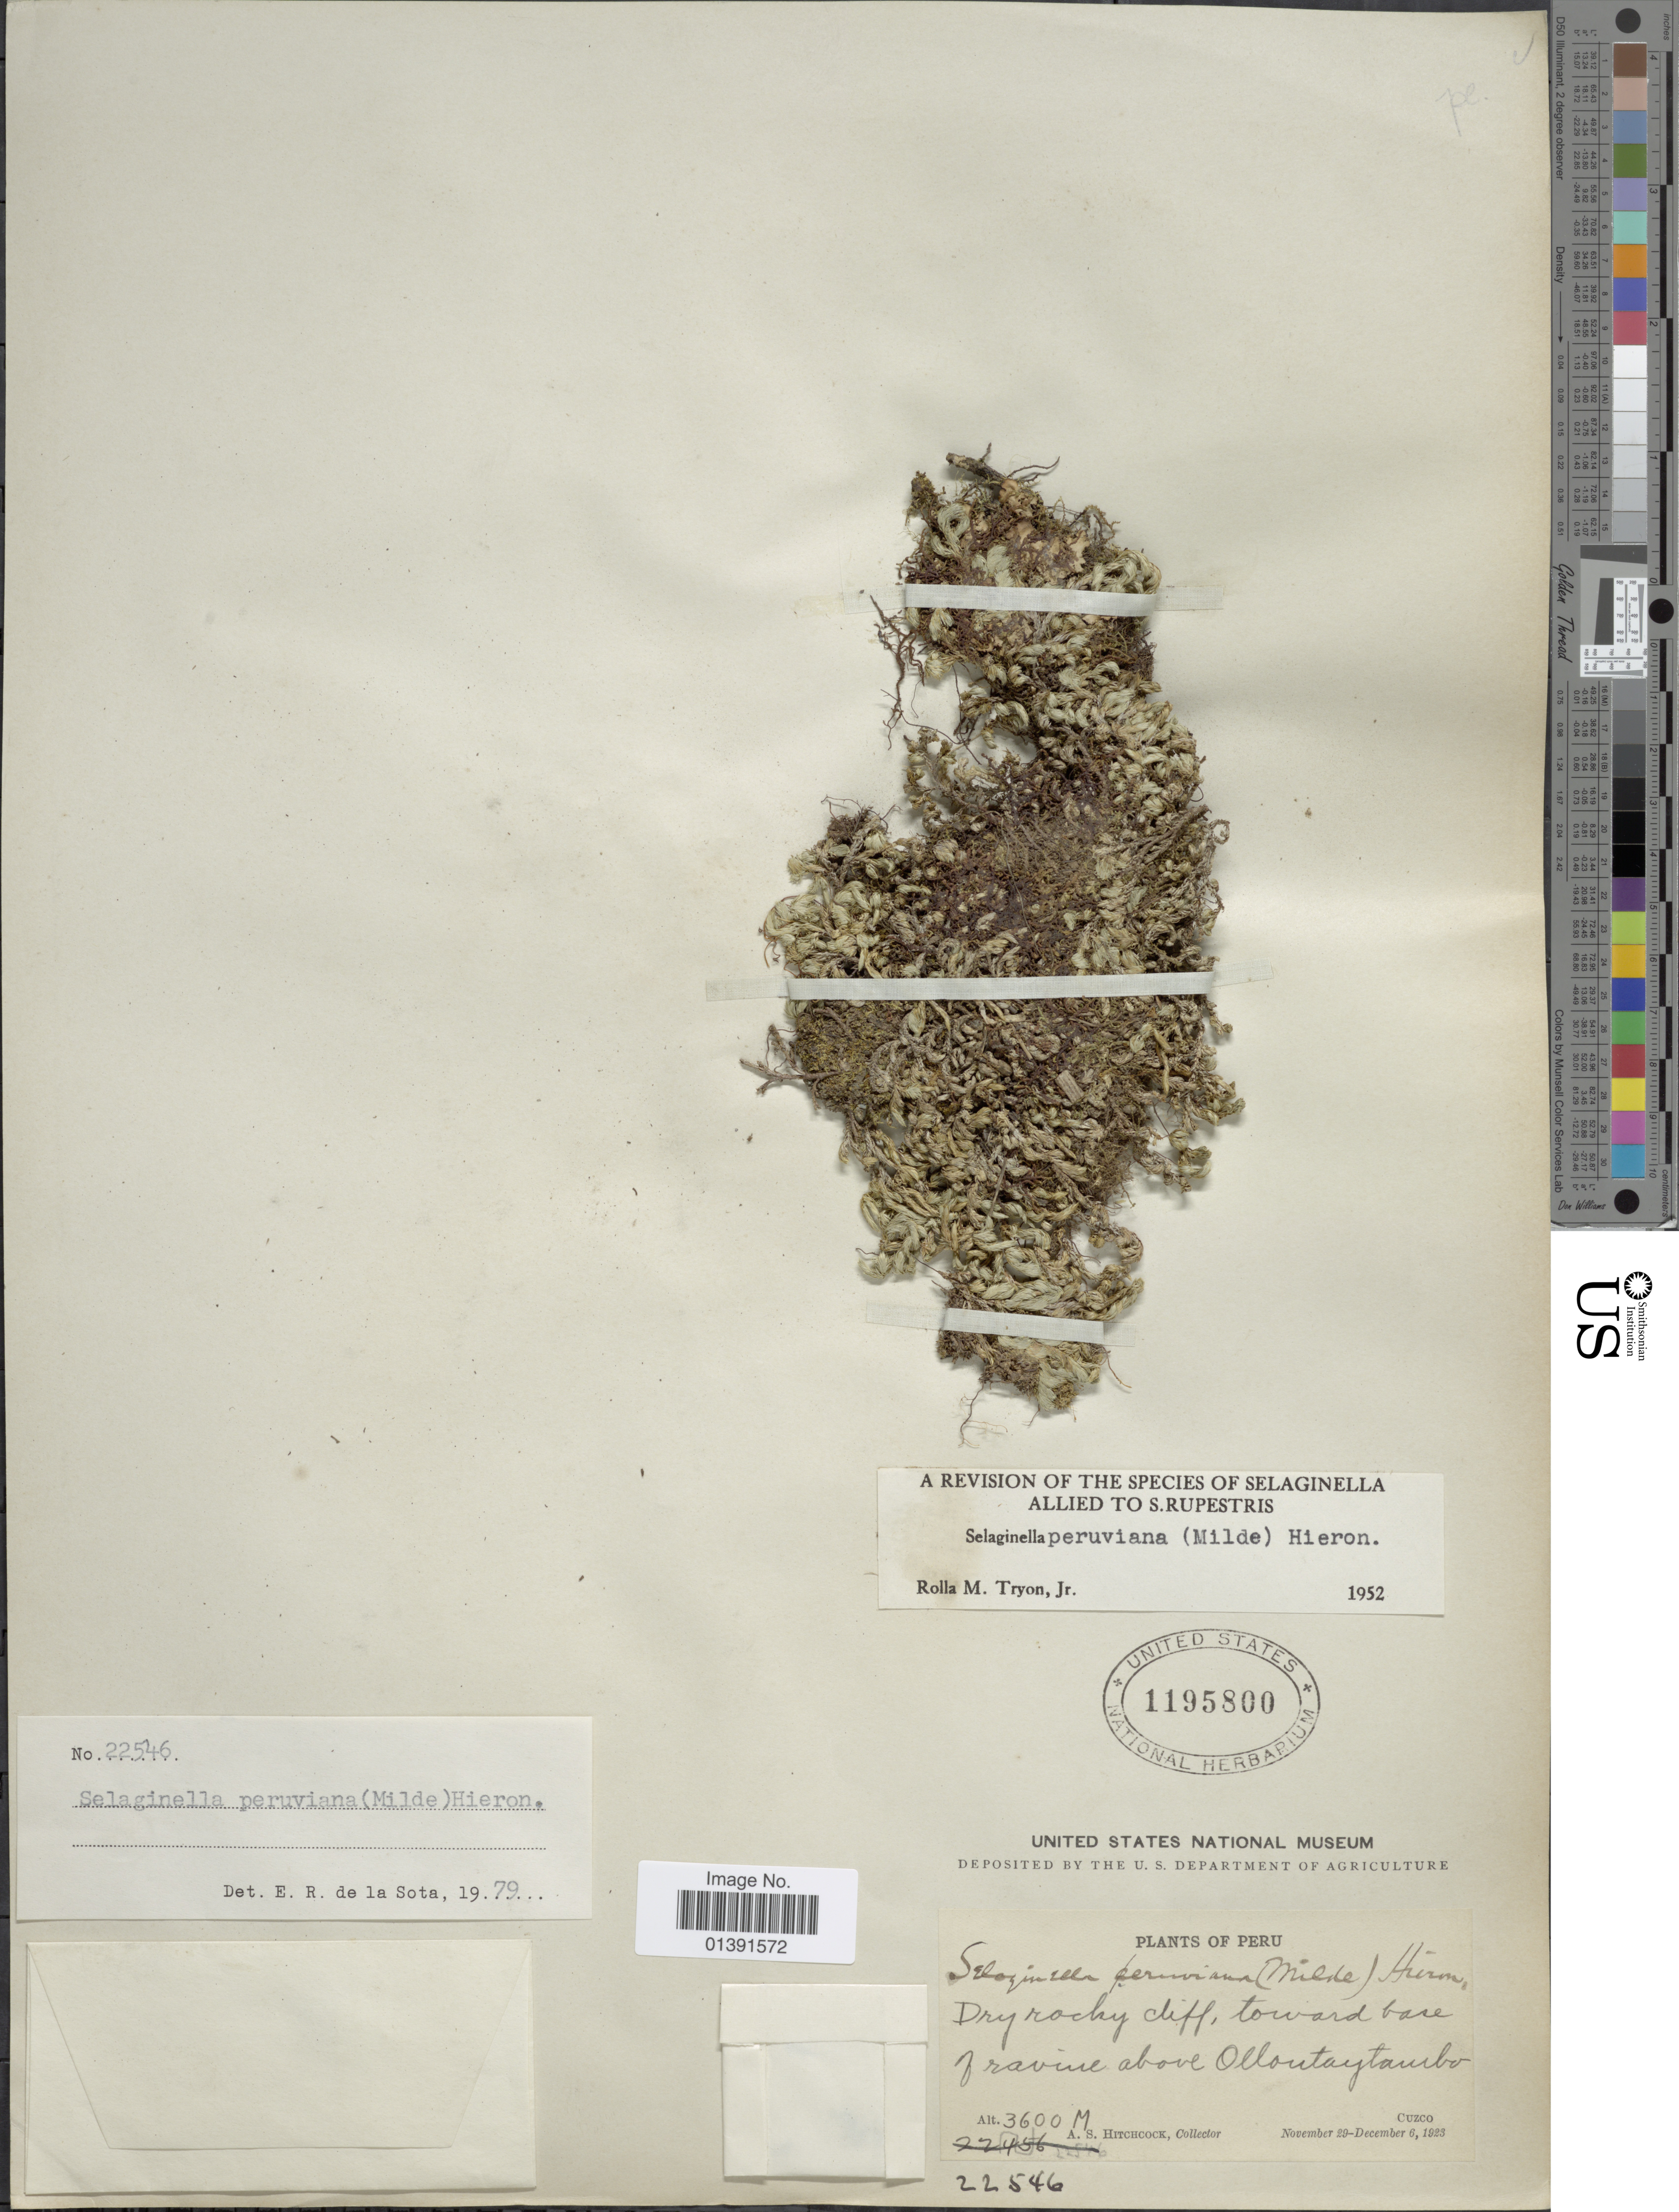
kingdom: Plantae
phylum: Tracheophyta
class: Lycopodiopsida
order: Selaginellales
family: Selaginellaceae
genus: Selaginella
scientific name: Selaginella peruviana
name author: (Milde) Hieron.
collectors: A. S. Hitchcock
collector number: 22546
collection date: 1923-11-29/1923-12-06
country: Peru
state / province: Cusco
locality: Dry rocky cliff, toward base of ravine above Olloutaytambo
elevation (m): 3600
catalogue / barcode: US 1195800